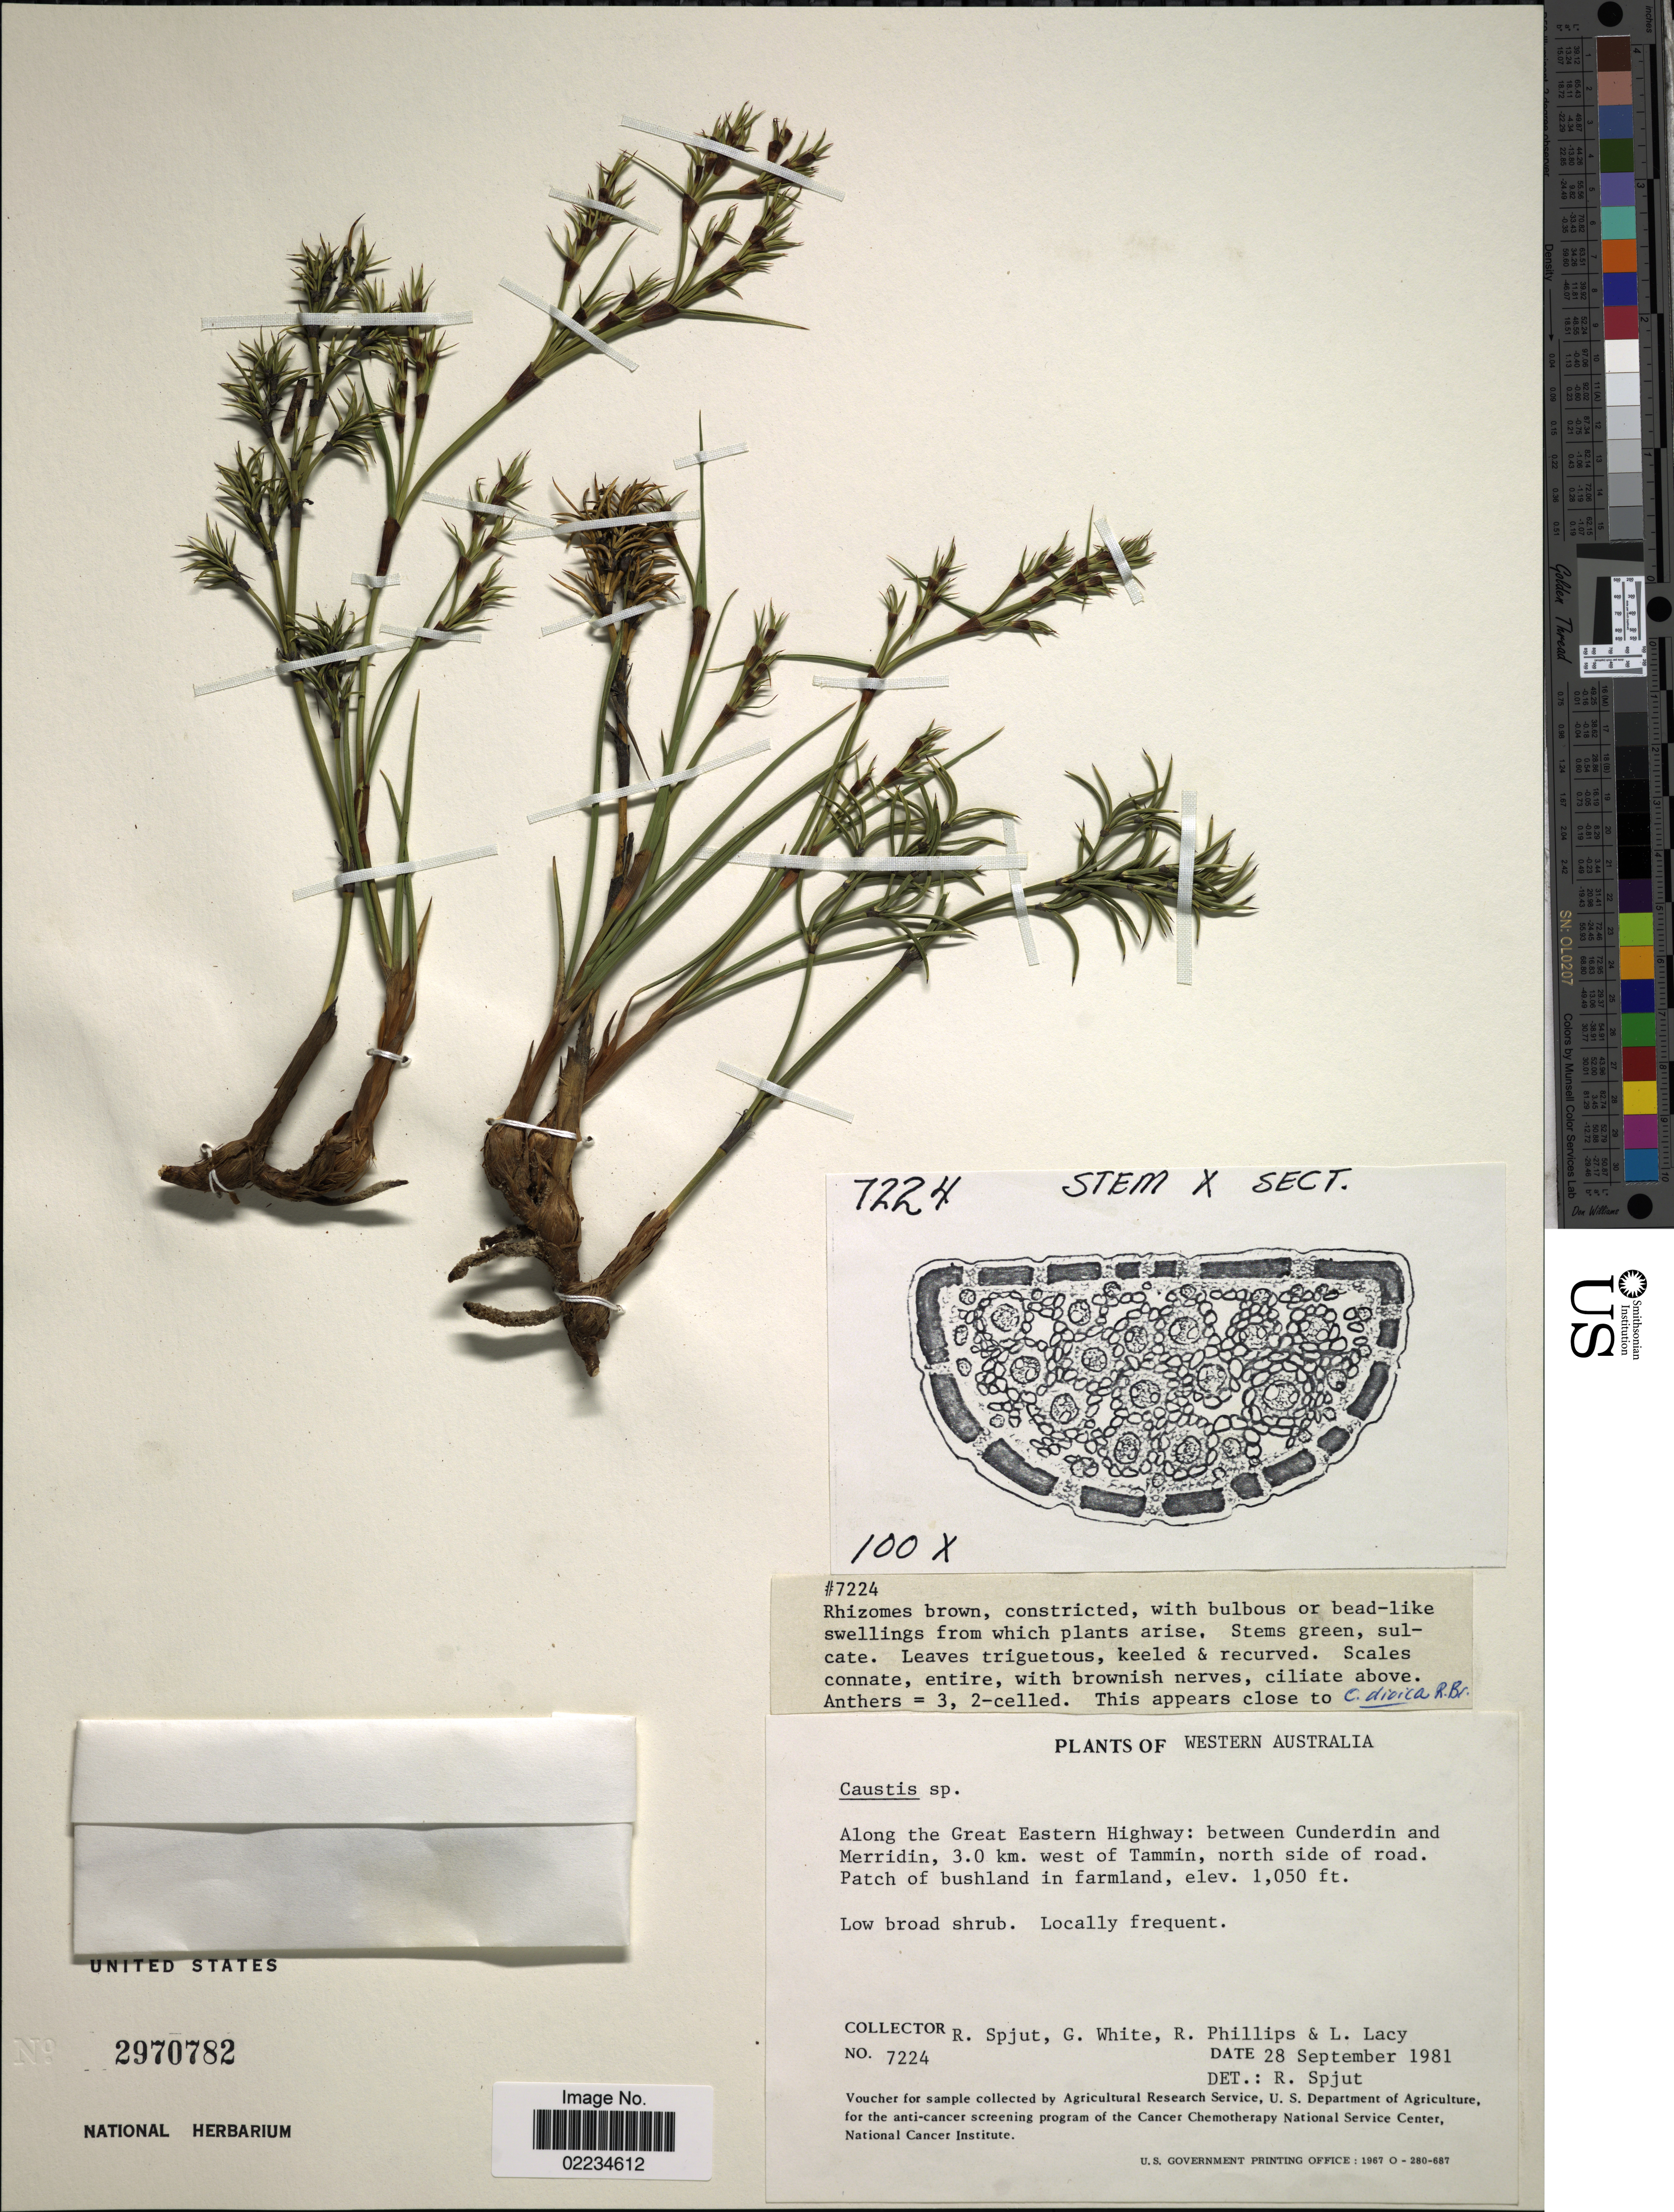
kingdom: Plantae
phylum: Tracheophyta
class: Liliopsida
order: Poales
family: Cyperaceae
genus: Caustis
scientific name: Caustis dioica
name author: R. Br.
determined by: Wilson, K. L.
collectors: R. Spjut, G. White, R. Phillips & L. Lacy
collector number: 7224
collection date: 1981-09-28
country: Australia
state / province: Western Australia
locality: Along the Great Eastern Highway: between Cunderlin and Merridin, 3.0 km west of Tammin, north side of road. Patch of bushland in farmland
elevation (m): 320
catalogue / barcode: US 2970782